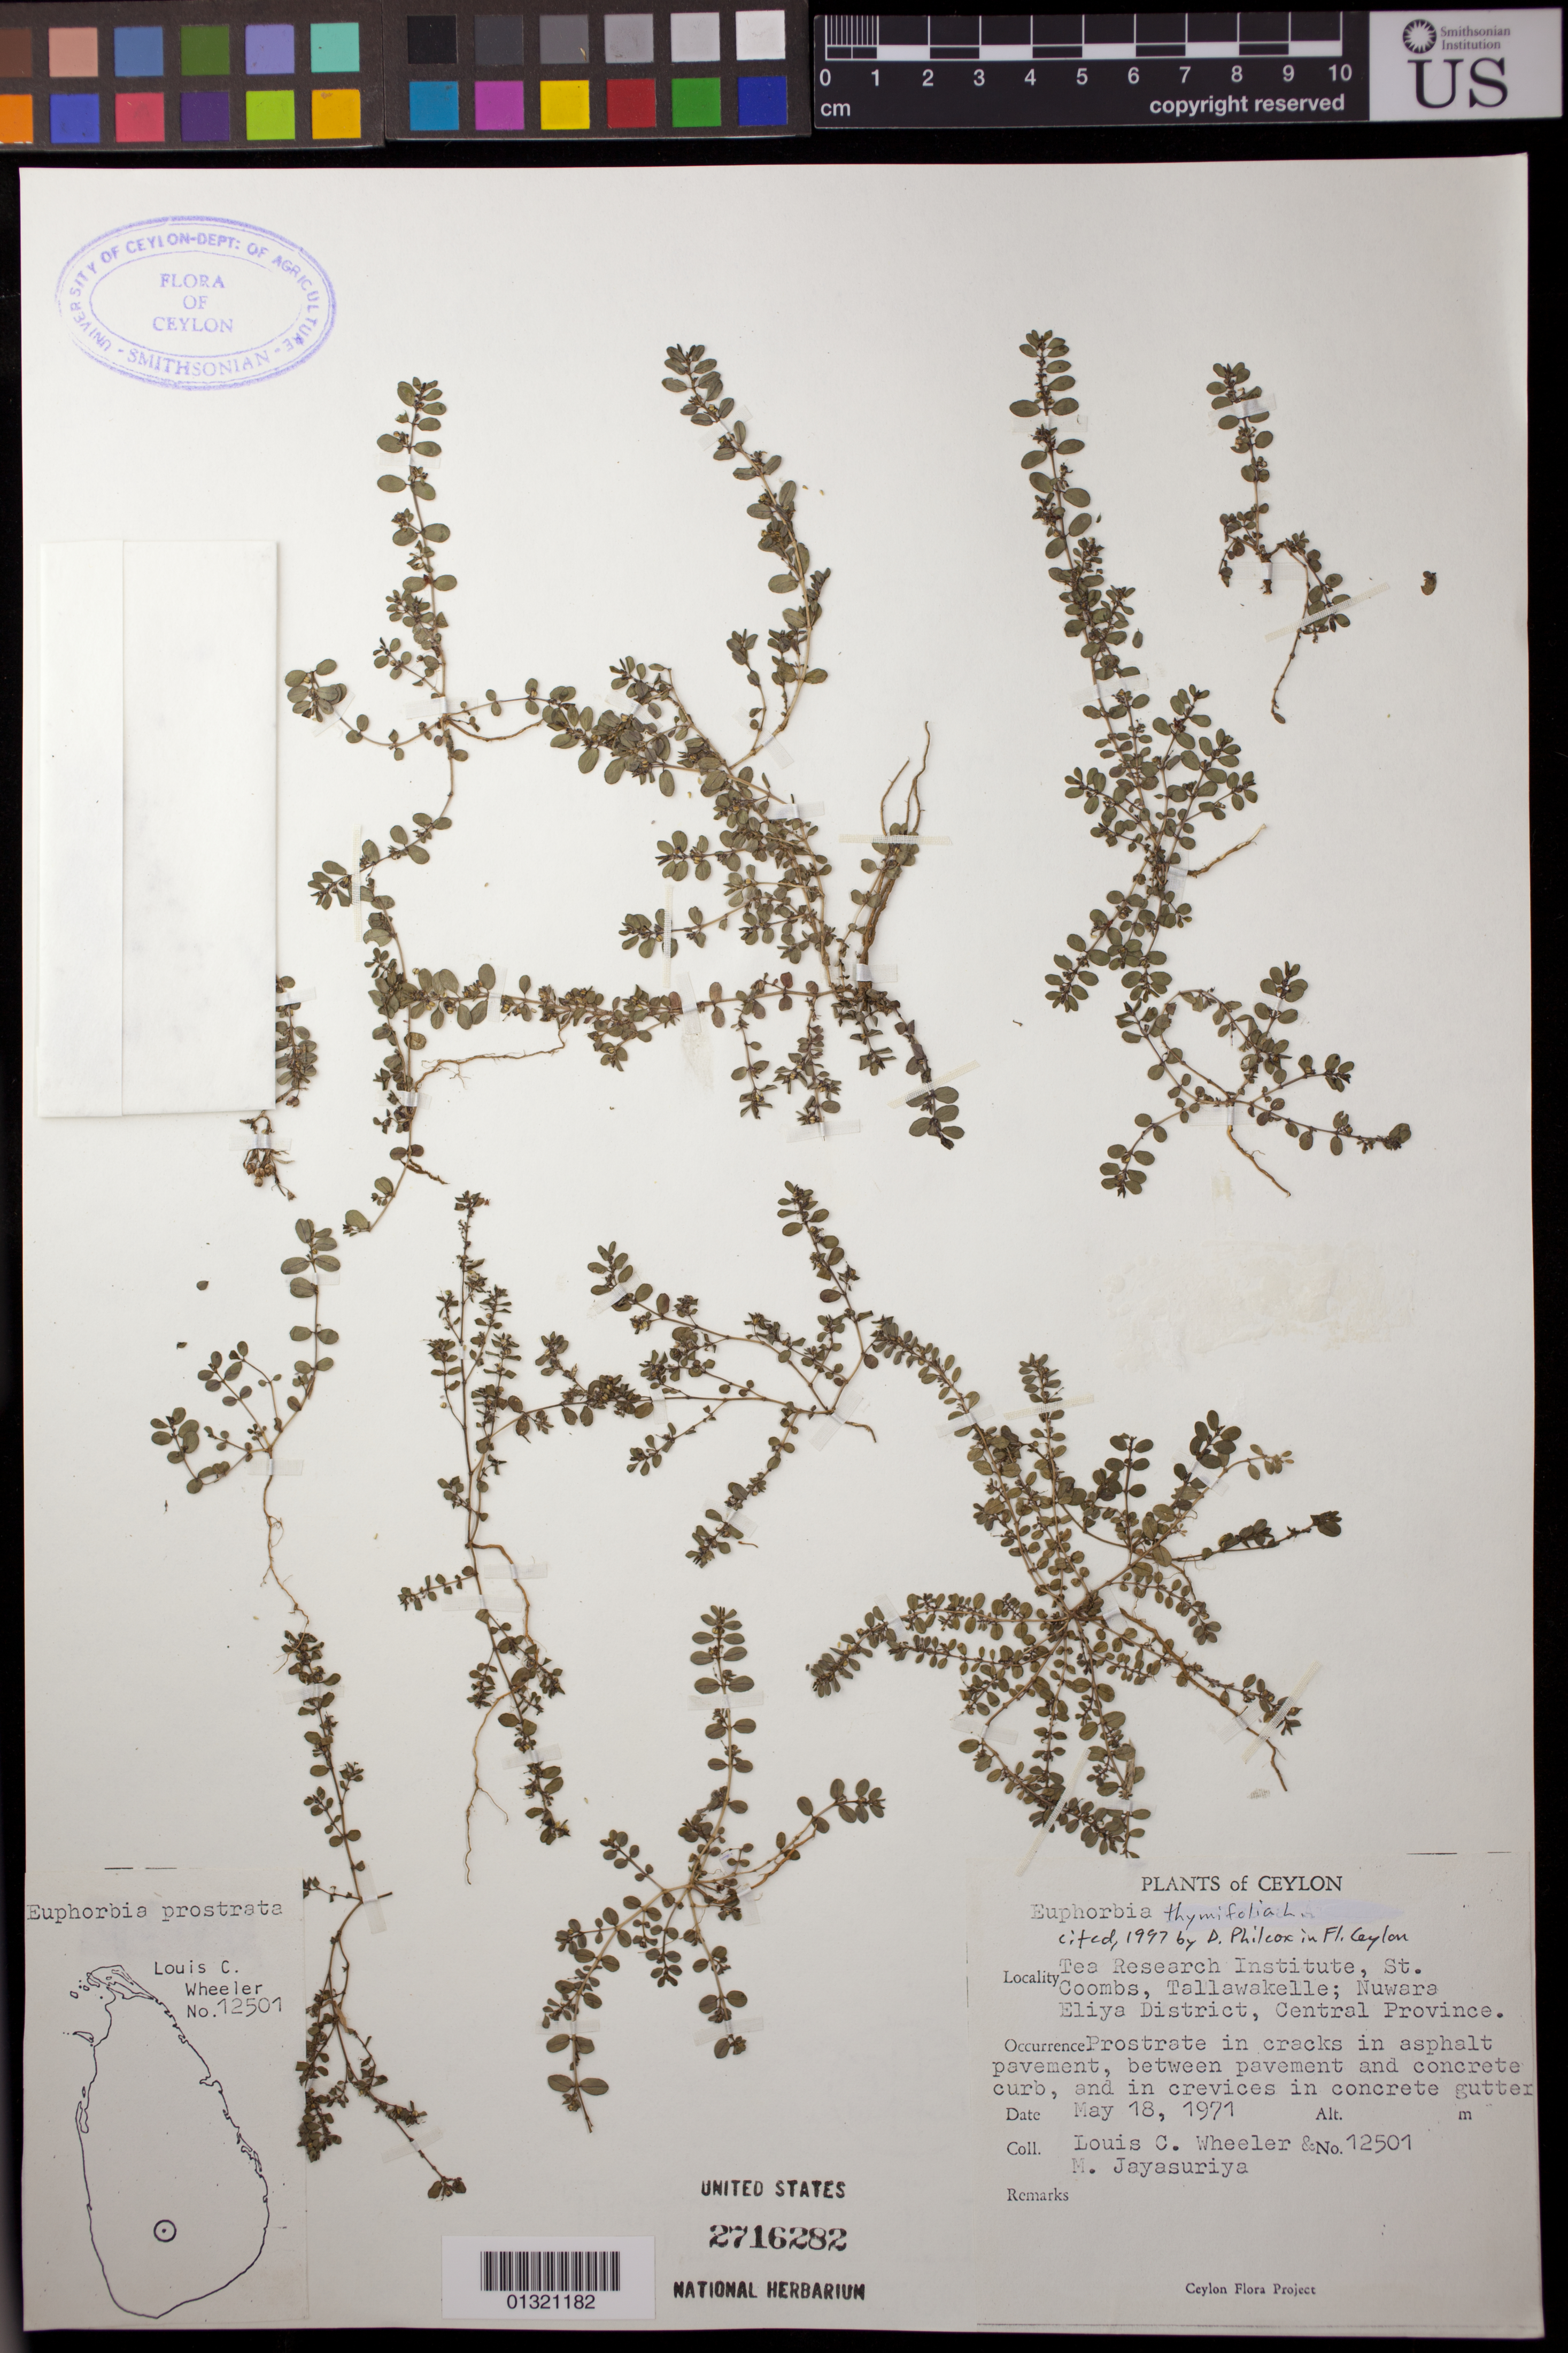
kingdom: Plantae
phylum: Tracheophyta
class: Magnoliopsida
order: Malpighiales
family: Euphorbiaceae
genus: Euphorbia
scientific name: Euphorbia thymifolia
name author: L.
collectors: L. C. Wheeler & M. Jayasuriya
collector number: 12501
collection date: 1971-05-18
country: Sri Lanka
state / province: Central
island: Ceylon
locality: Tea Research Institute, St. Coombs, Tallawakelle; Nuware Eliya District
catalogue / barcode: US 2716282